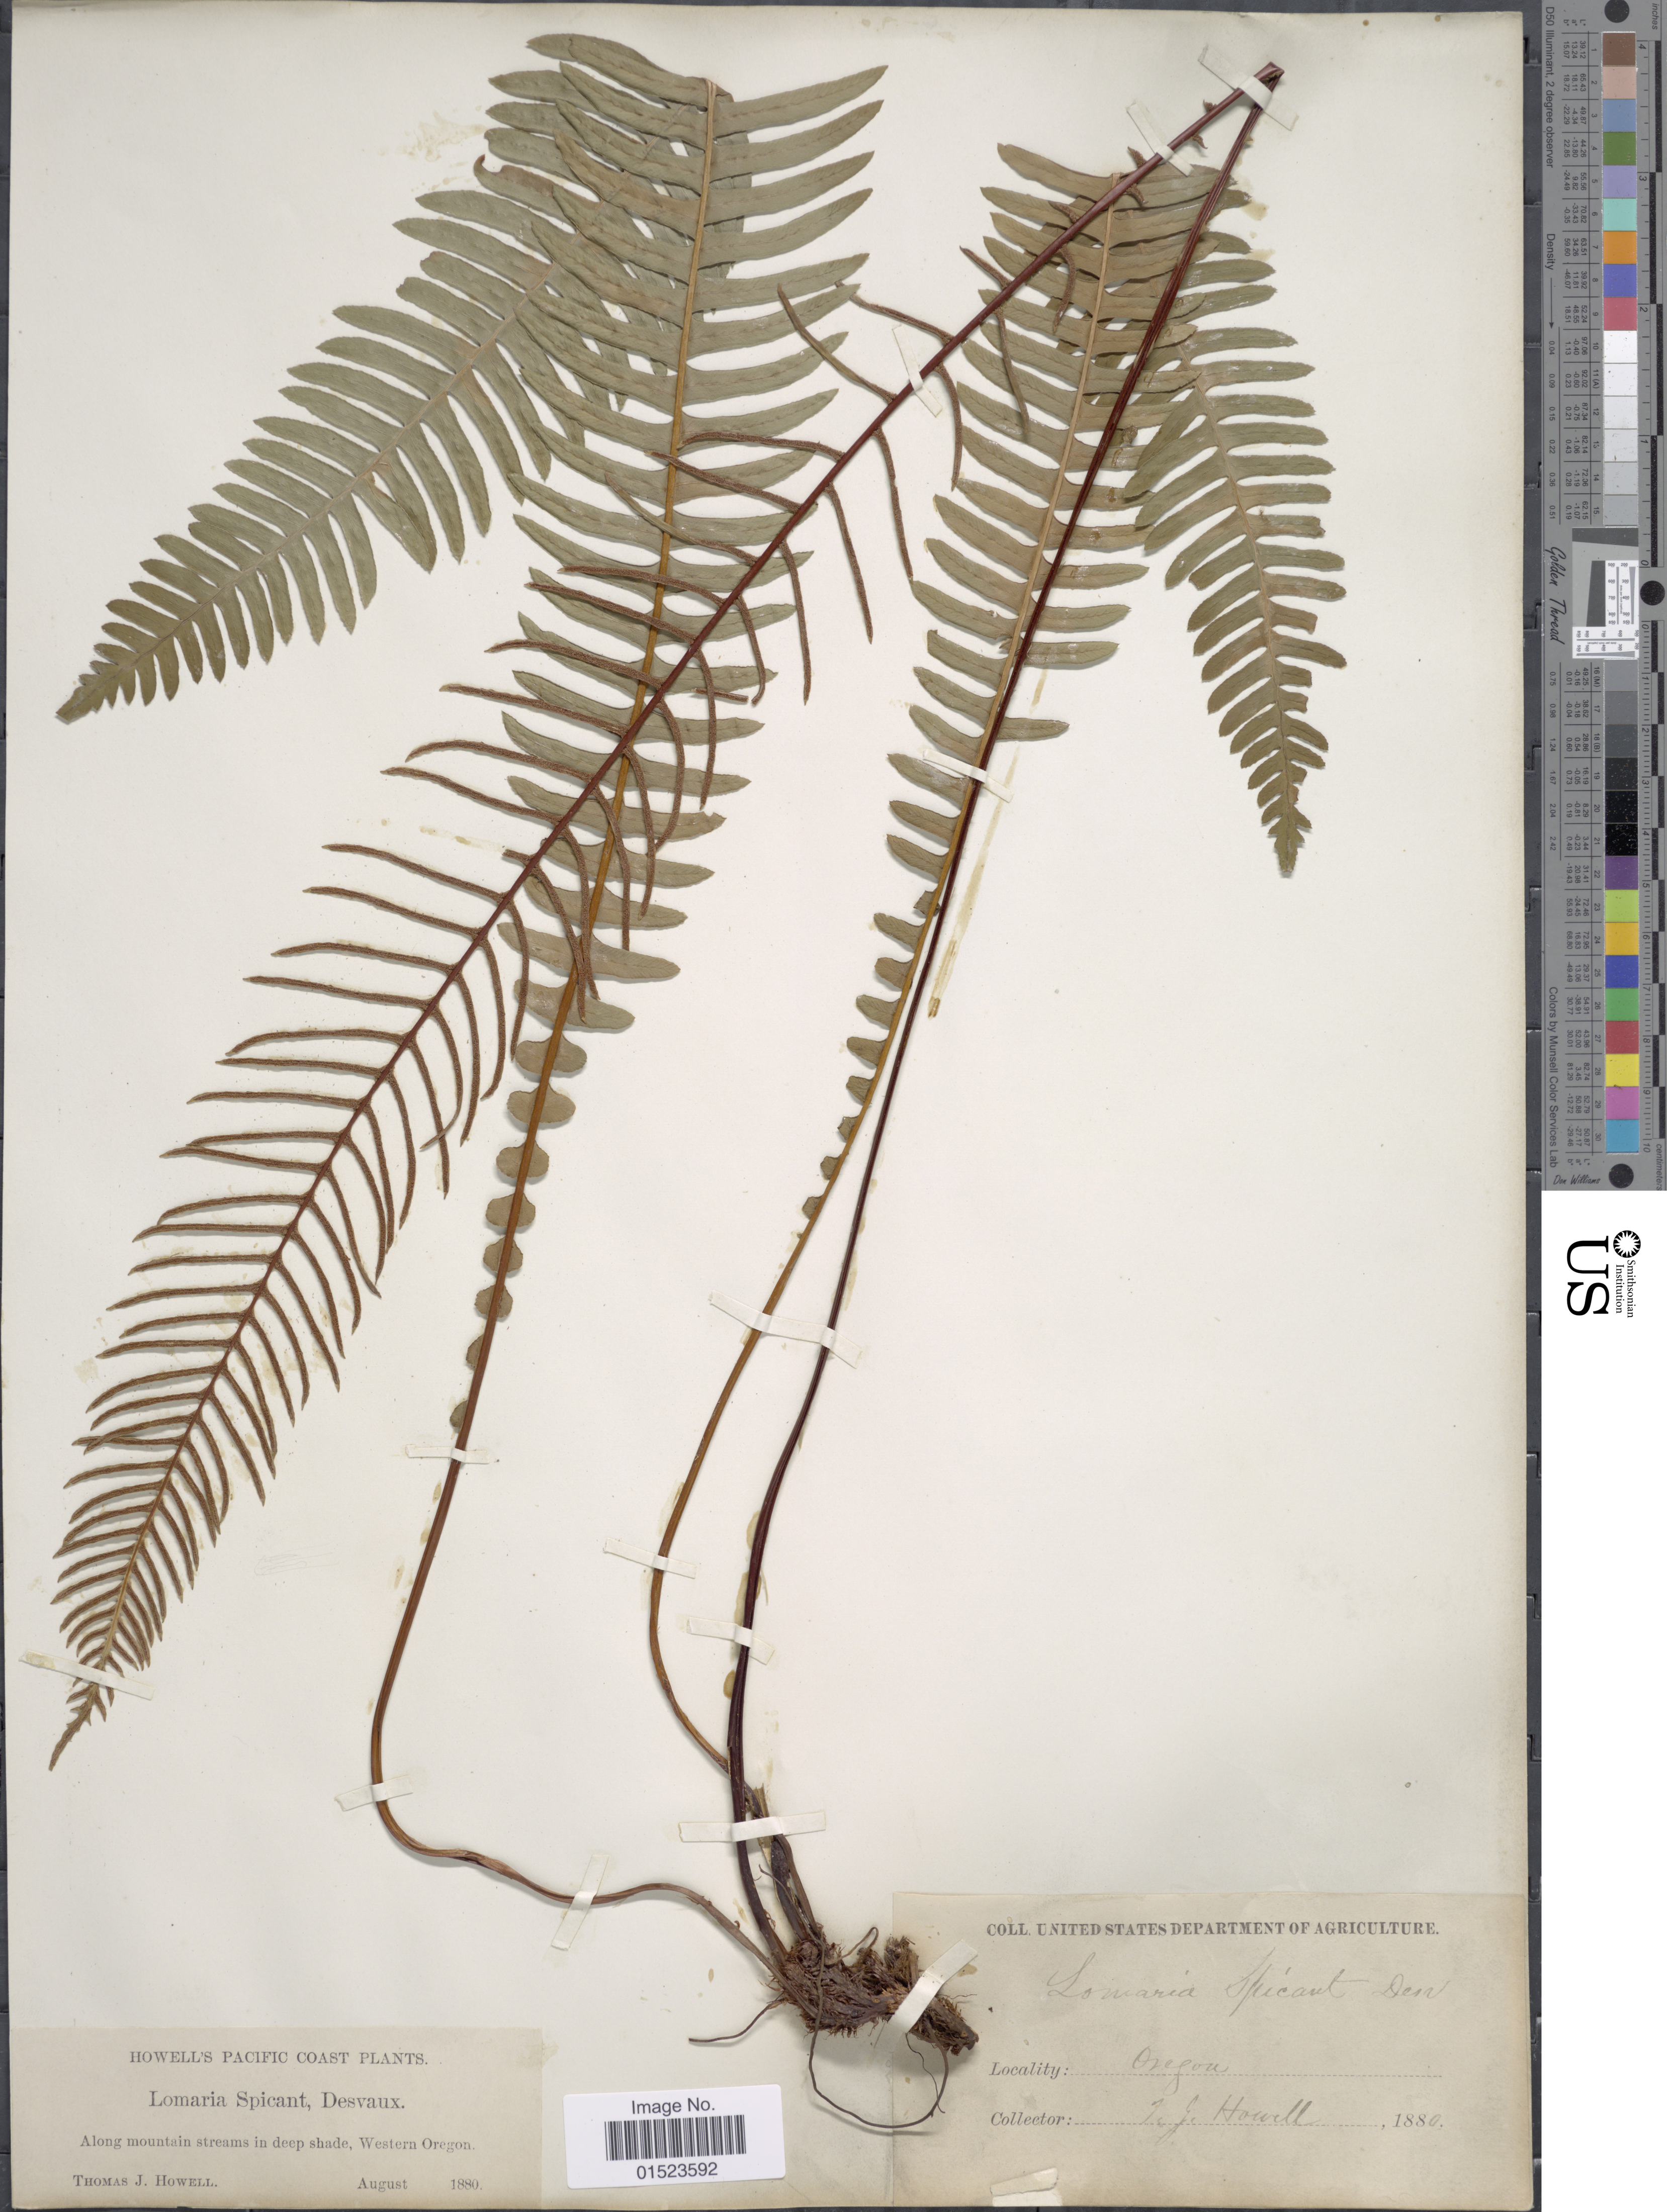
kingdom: Plantae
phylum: Tracheophyta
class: Polypodiopsida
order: Polypodiales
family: Blechnaceae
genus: Blechnum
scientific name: Blechnum spicant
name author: (L.) Sm.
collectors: T. J. Howell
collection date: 1880-08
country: United States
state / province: Oregon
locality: Pacific Coast Plants, Along mountain streams in deep shade, Western Oregon